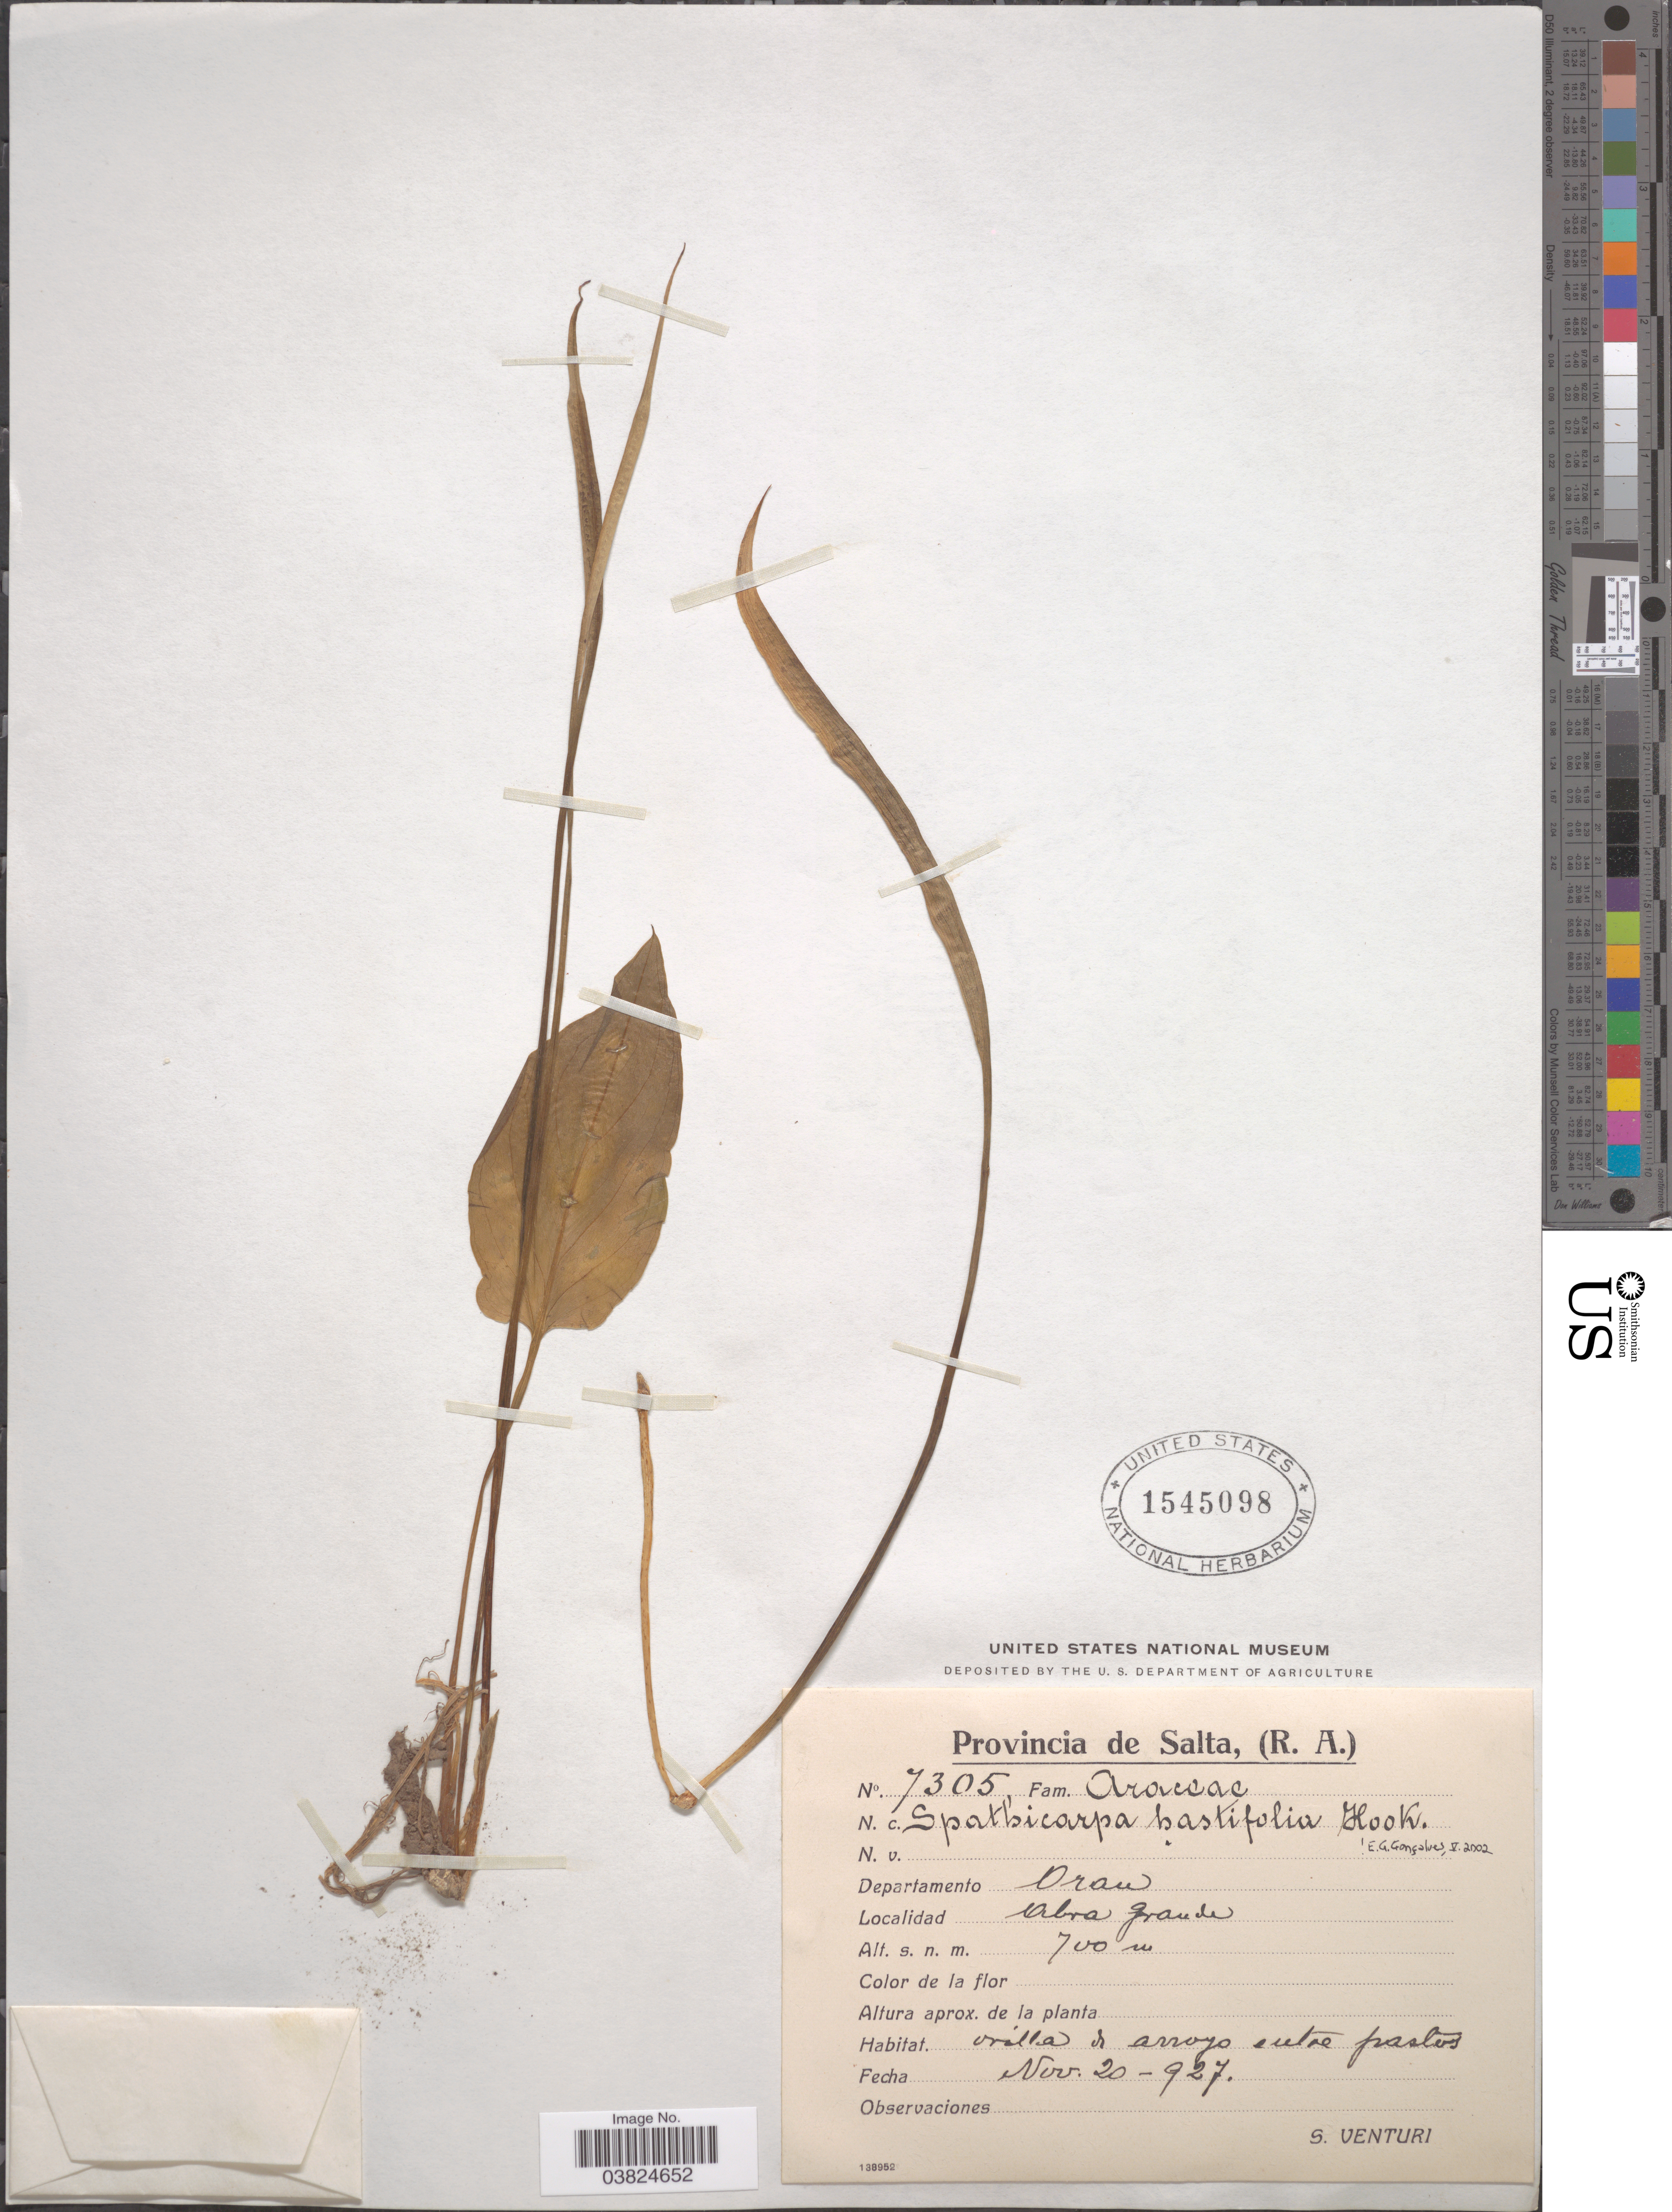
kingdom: Plantae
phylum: Tracheophyta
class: Liliopsida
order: Alismatales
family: Araceae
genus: Spathicarpa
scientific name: Spathicarpa hastifolia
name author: Hook.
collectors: S. Venturi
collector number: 7305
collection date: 1927-11-20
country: Argentina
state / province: Salta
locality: Departamento Oran. Abra Grande.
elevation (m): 700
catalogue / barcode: US 1545098